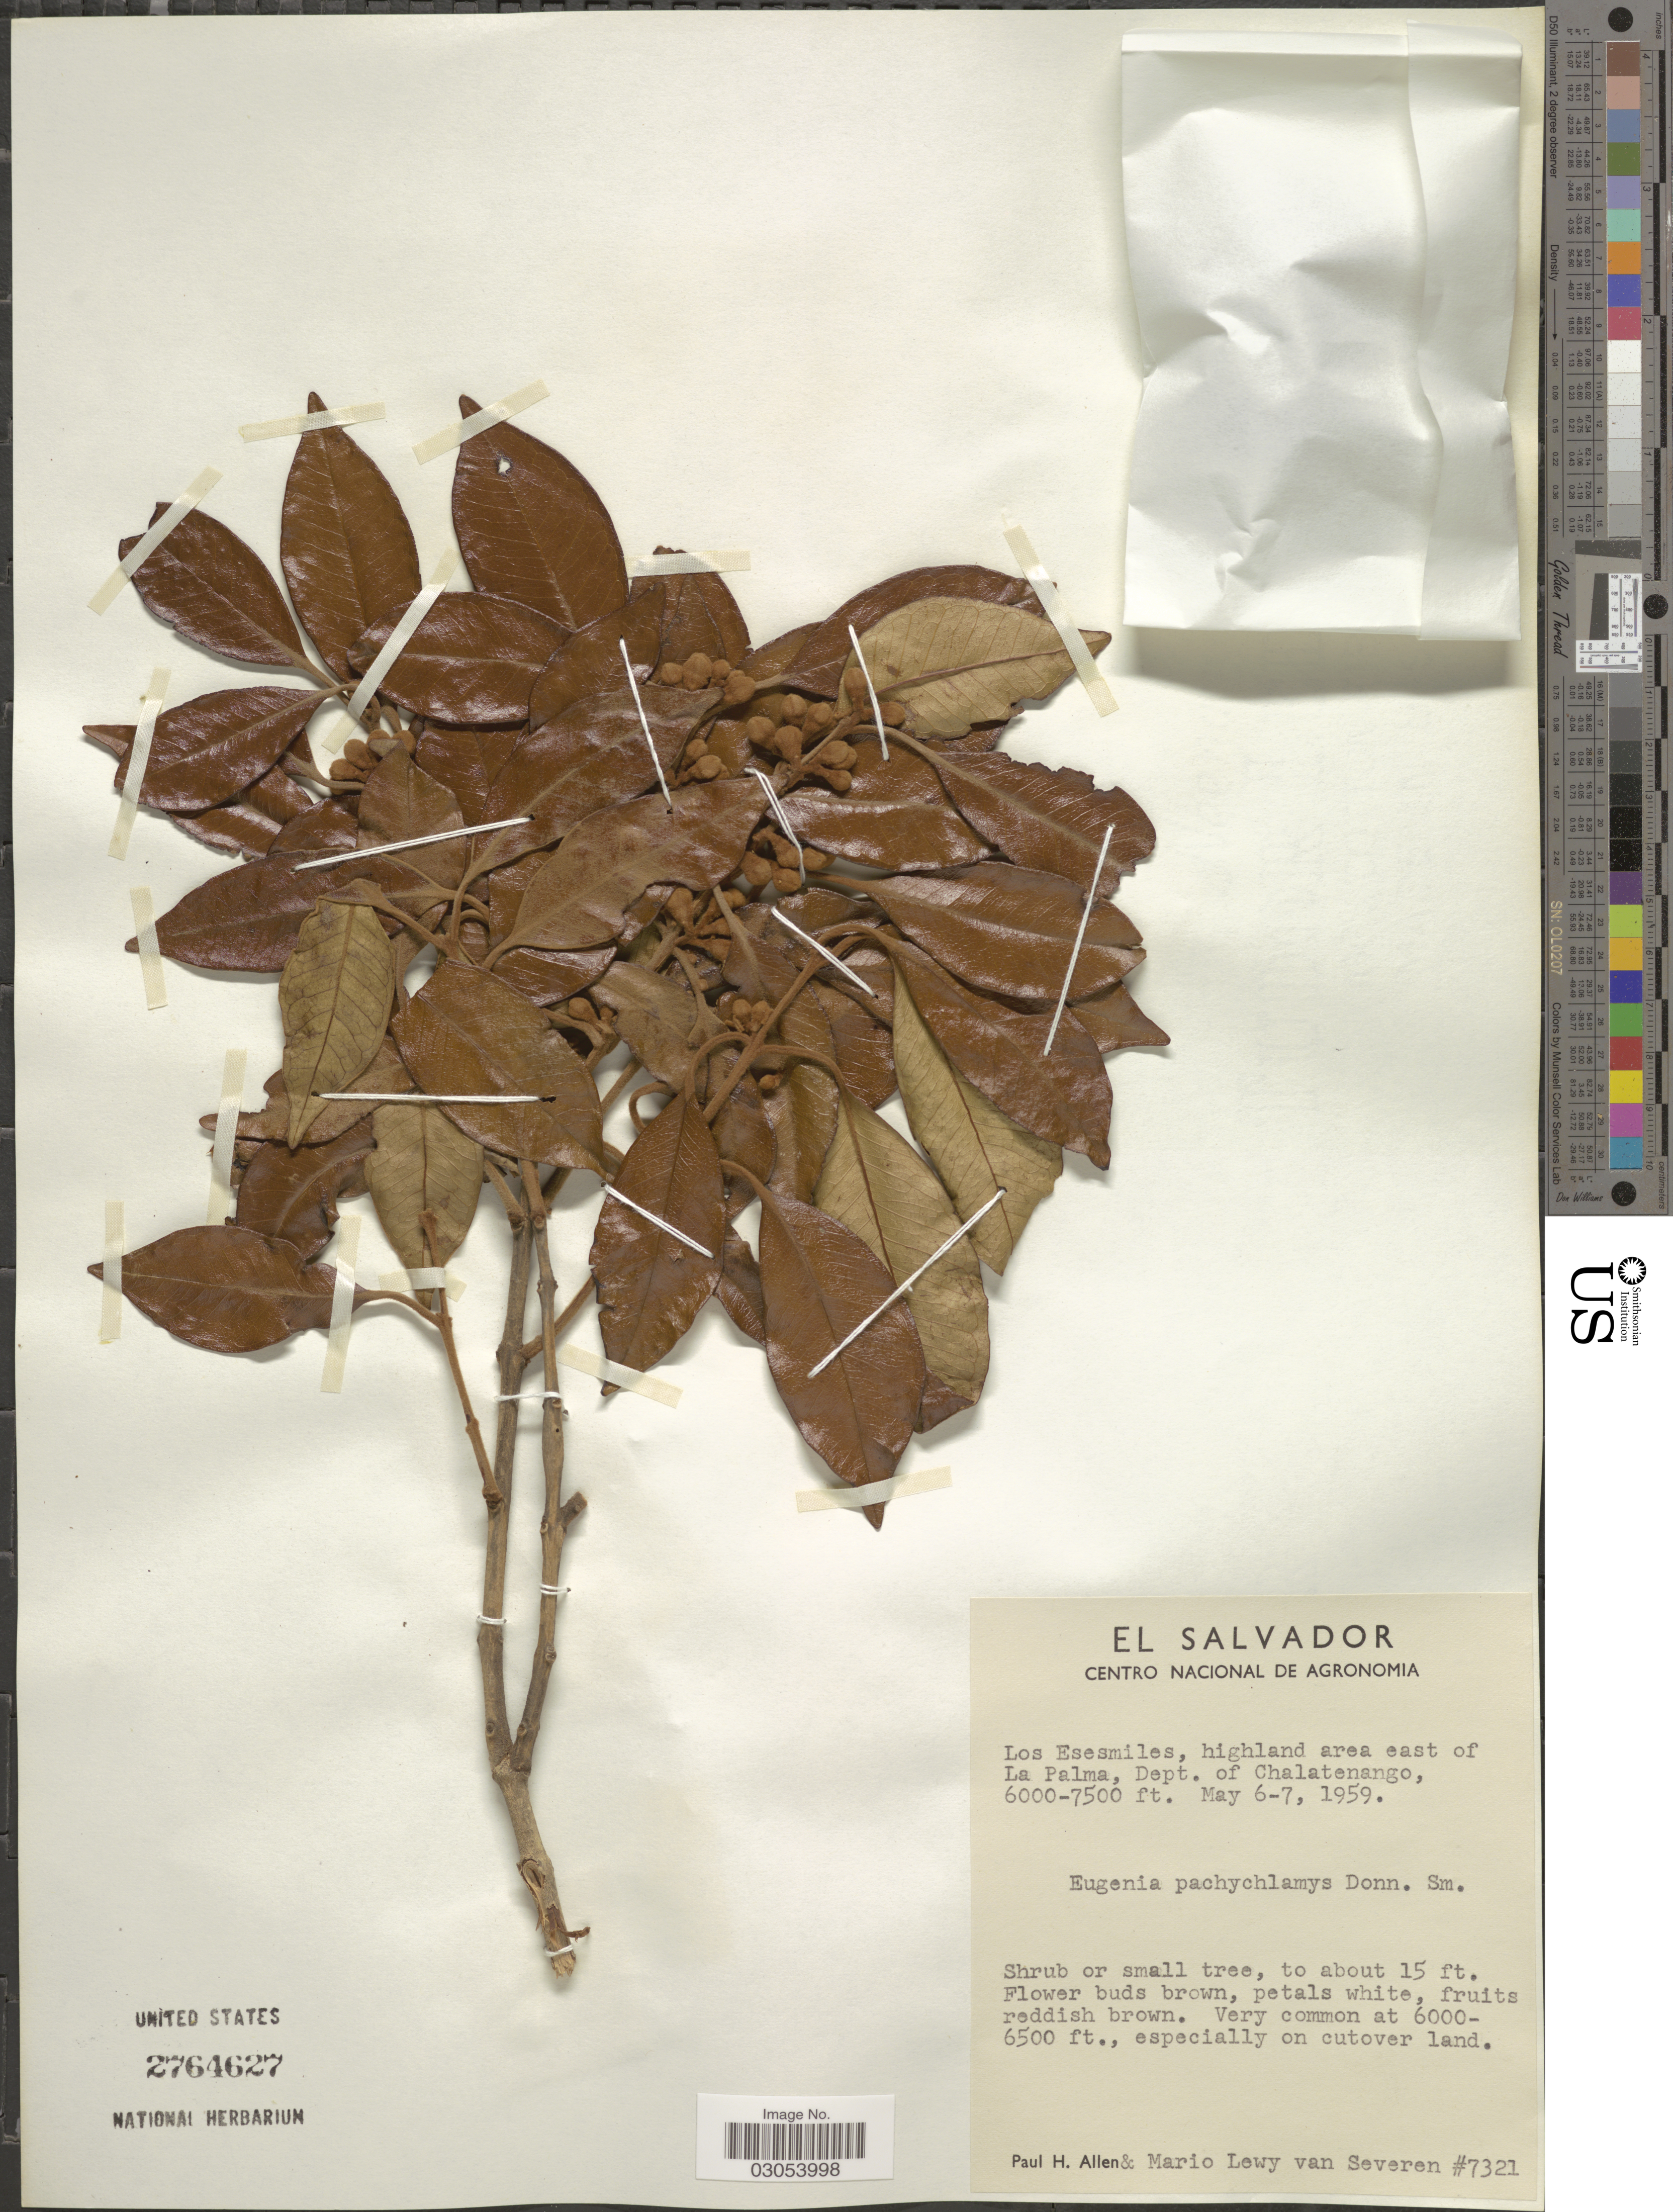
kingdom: Plantae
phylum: Tracheophyta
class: Magnoliopsida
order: Myrtales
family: Myrtaceae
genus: Eugenia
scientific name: Eugenia pachychlamys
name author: Donn. Sm.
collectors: P. H. Allen & M. Van Severen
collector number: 7321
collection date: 1959-05-06/1959-05-07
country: El Salvador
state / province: Chalatenango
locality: Los Esesmiles, highland area east of La Palm, Dept. of Chalatenango.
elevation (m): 1829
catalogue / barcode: US 2764627